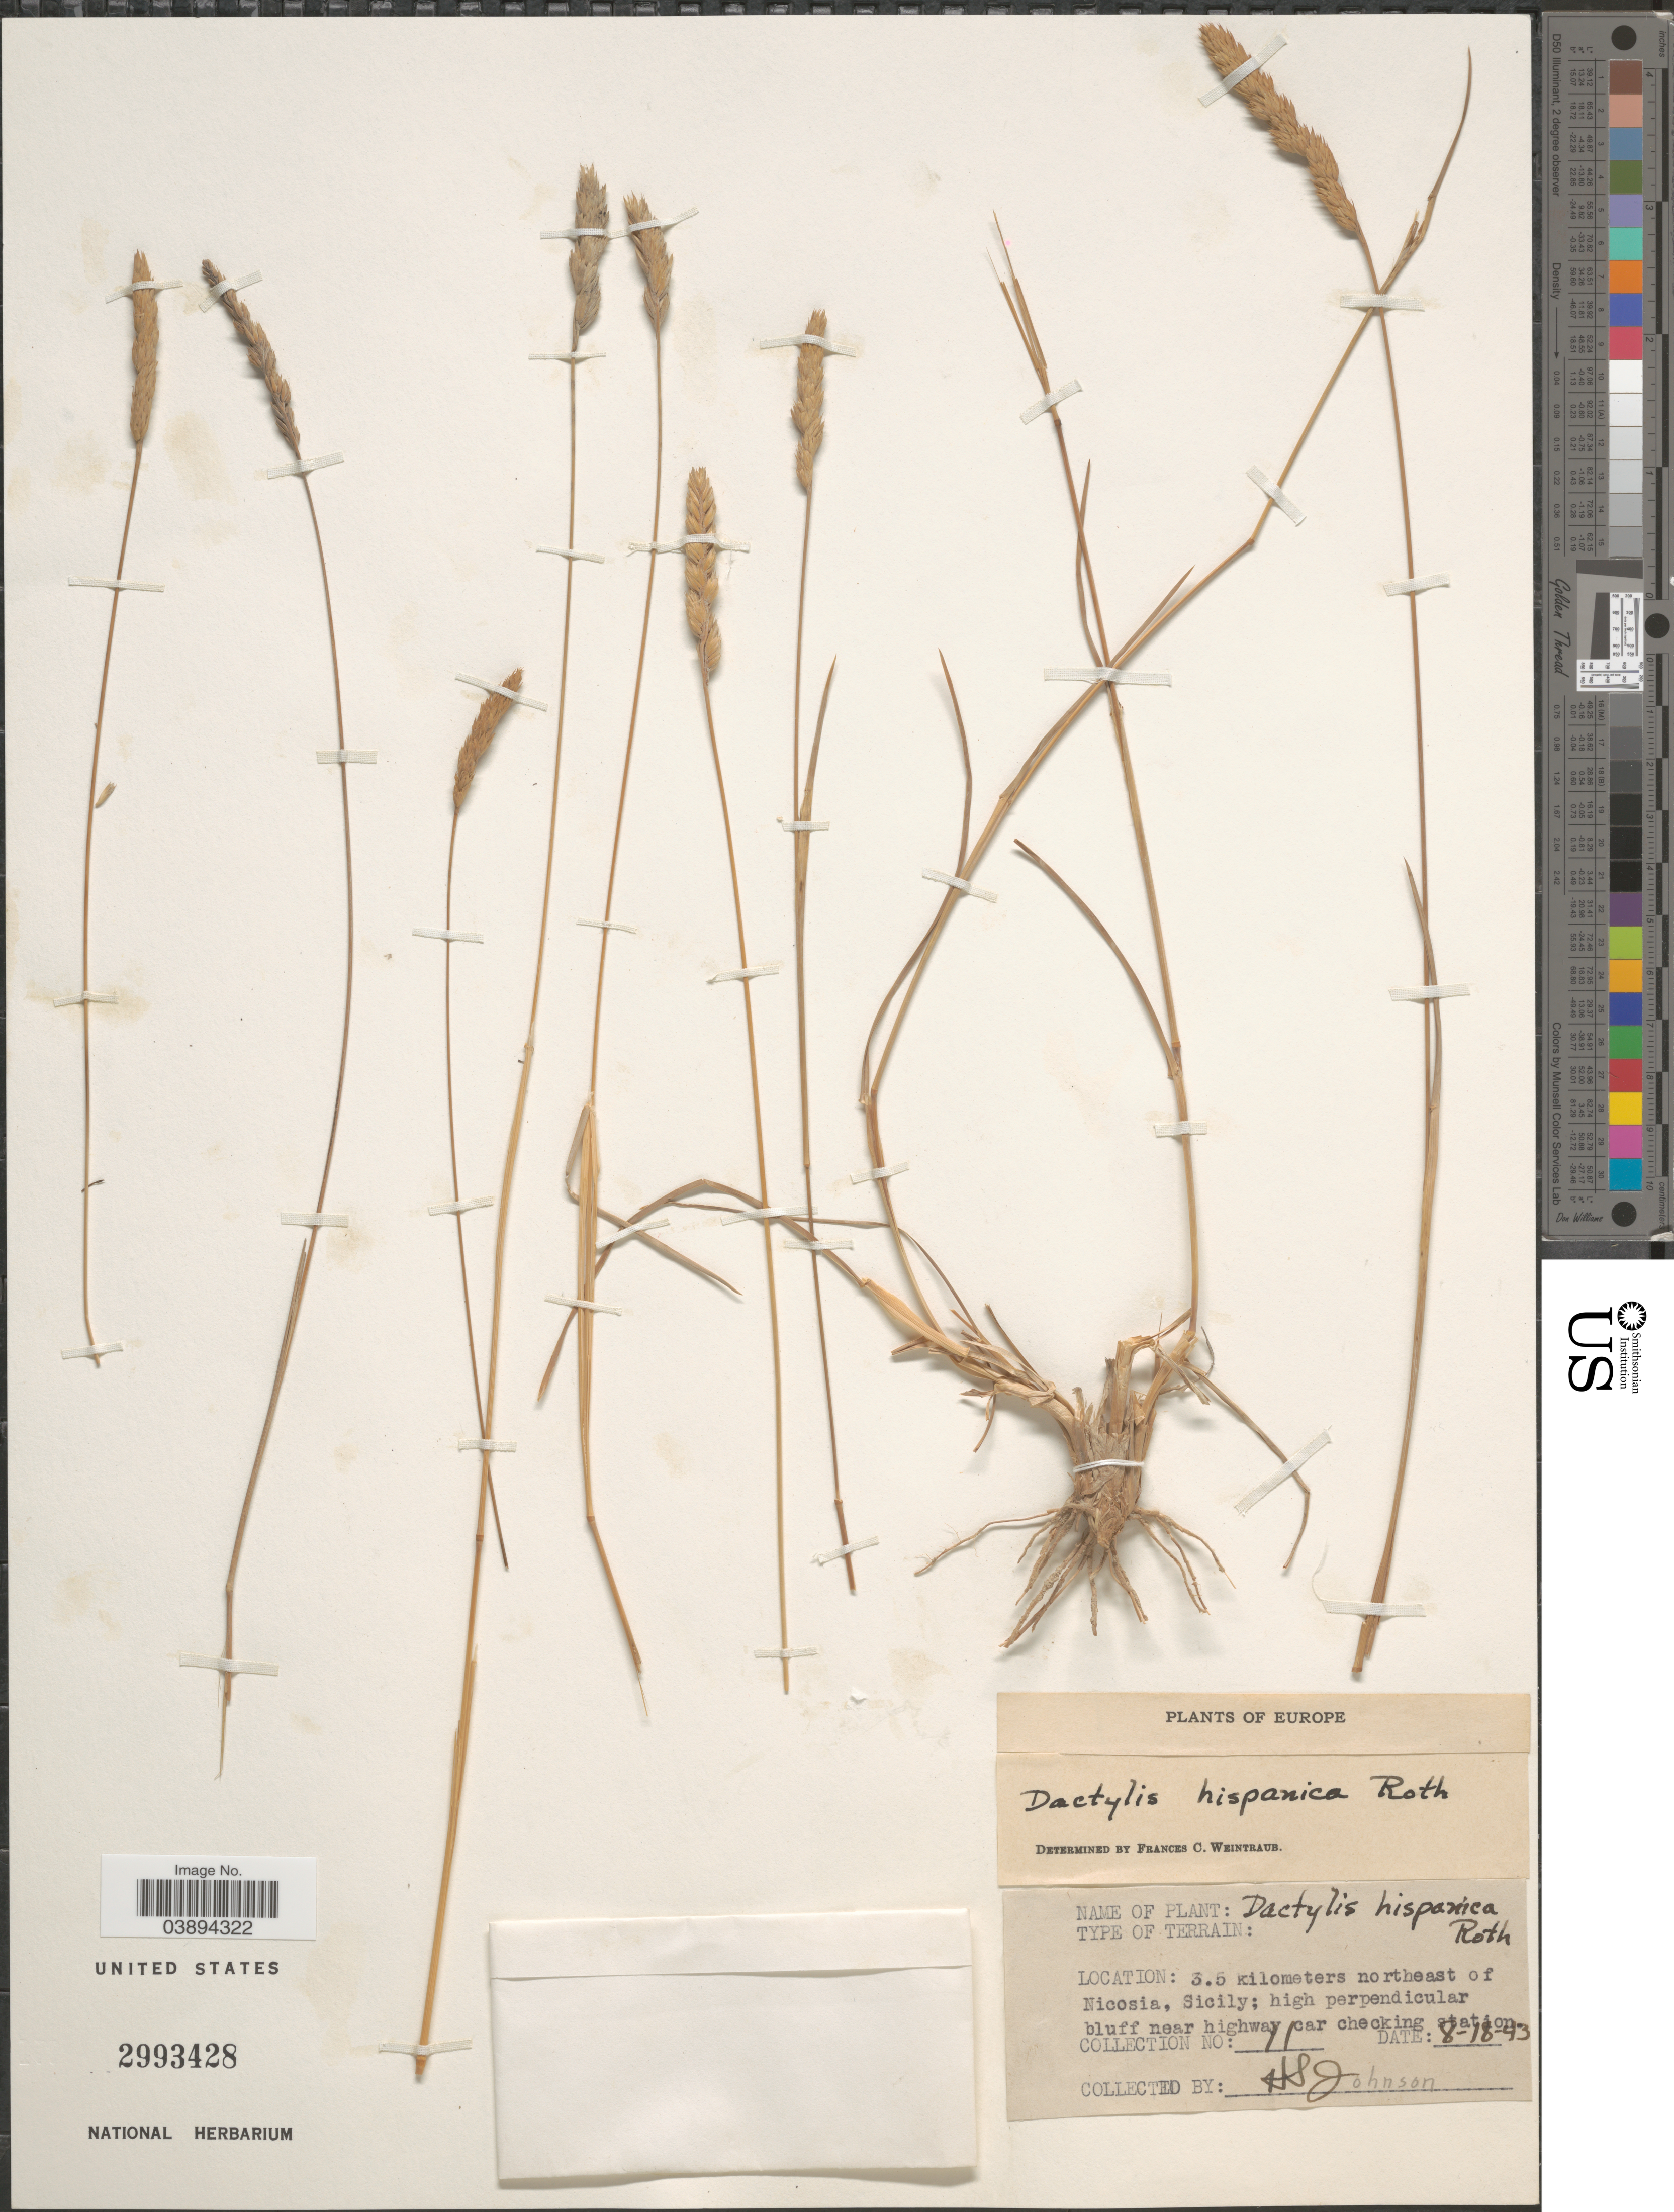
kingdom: Plantae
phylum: Tracheophyta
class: Liliopsida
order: Poales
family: Poaceae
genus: Dactylis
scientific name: Dactylis glomerata subsp. hispanica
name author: (Roth) Nyman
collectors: H. Johnson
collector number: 11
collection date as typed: Transcribed d/m/y: 18/8/43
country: Italy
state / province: Siciliana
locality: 3.5 kilometers northeast of Nicosia.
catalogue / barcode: US 2993428